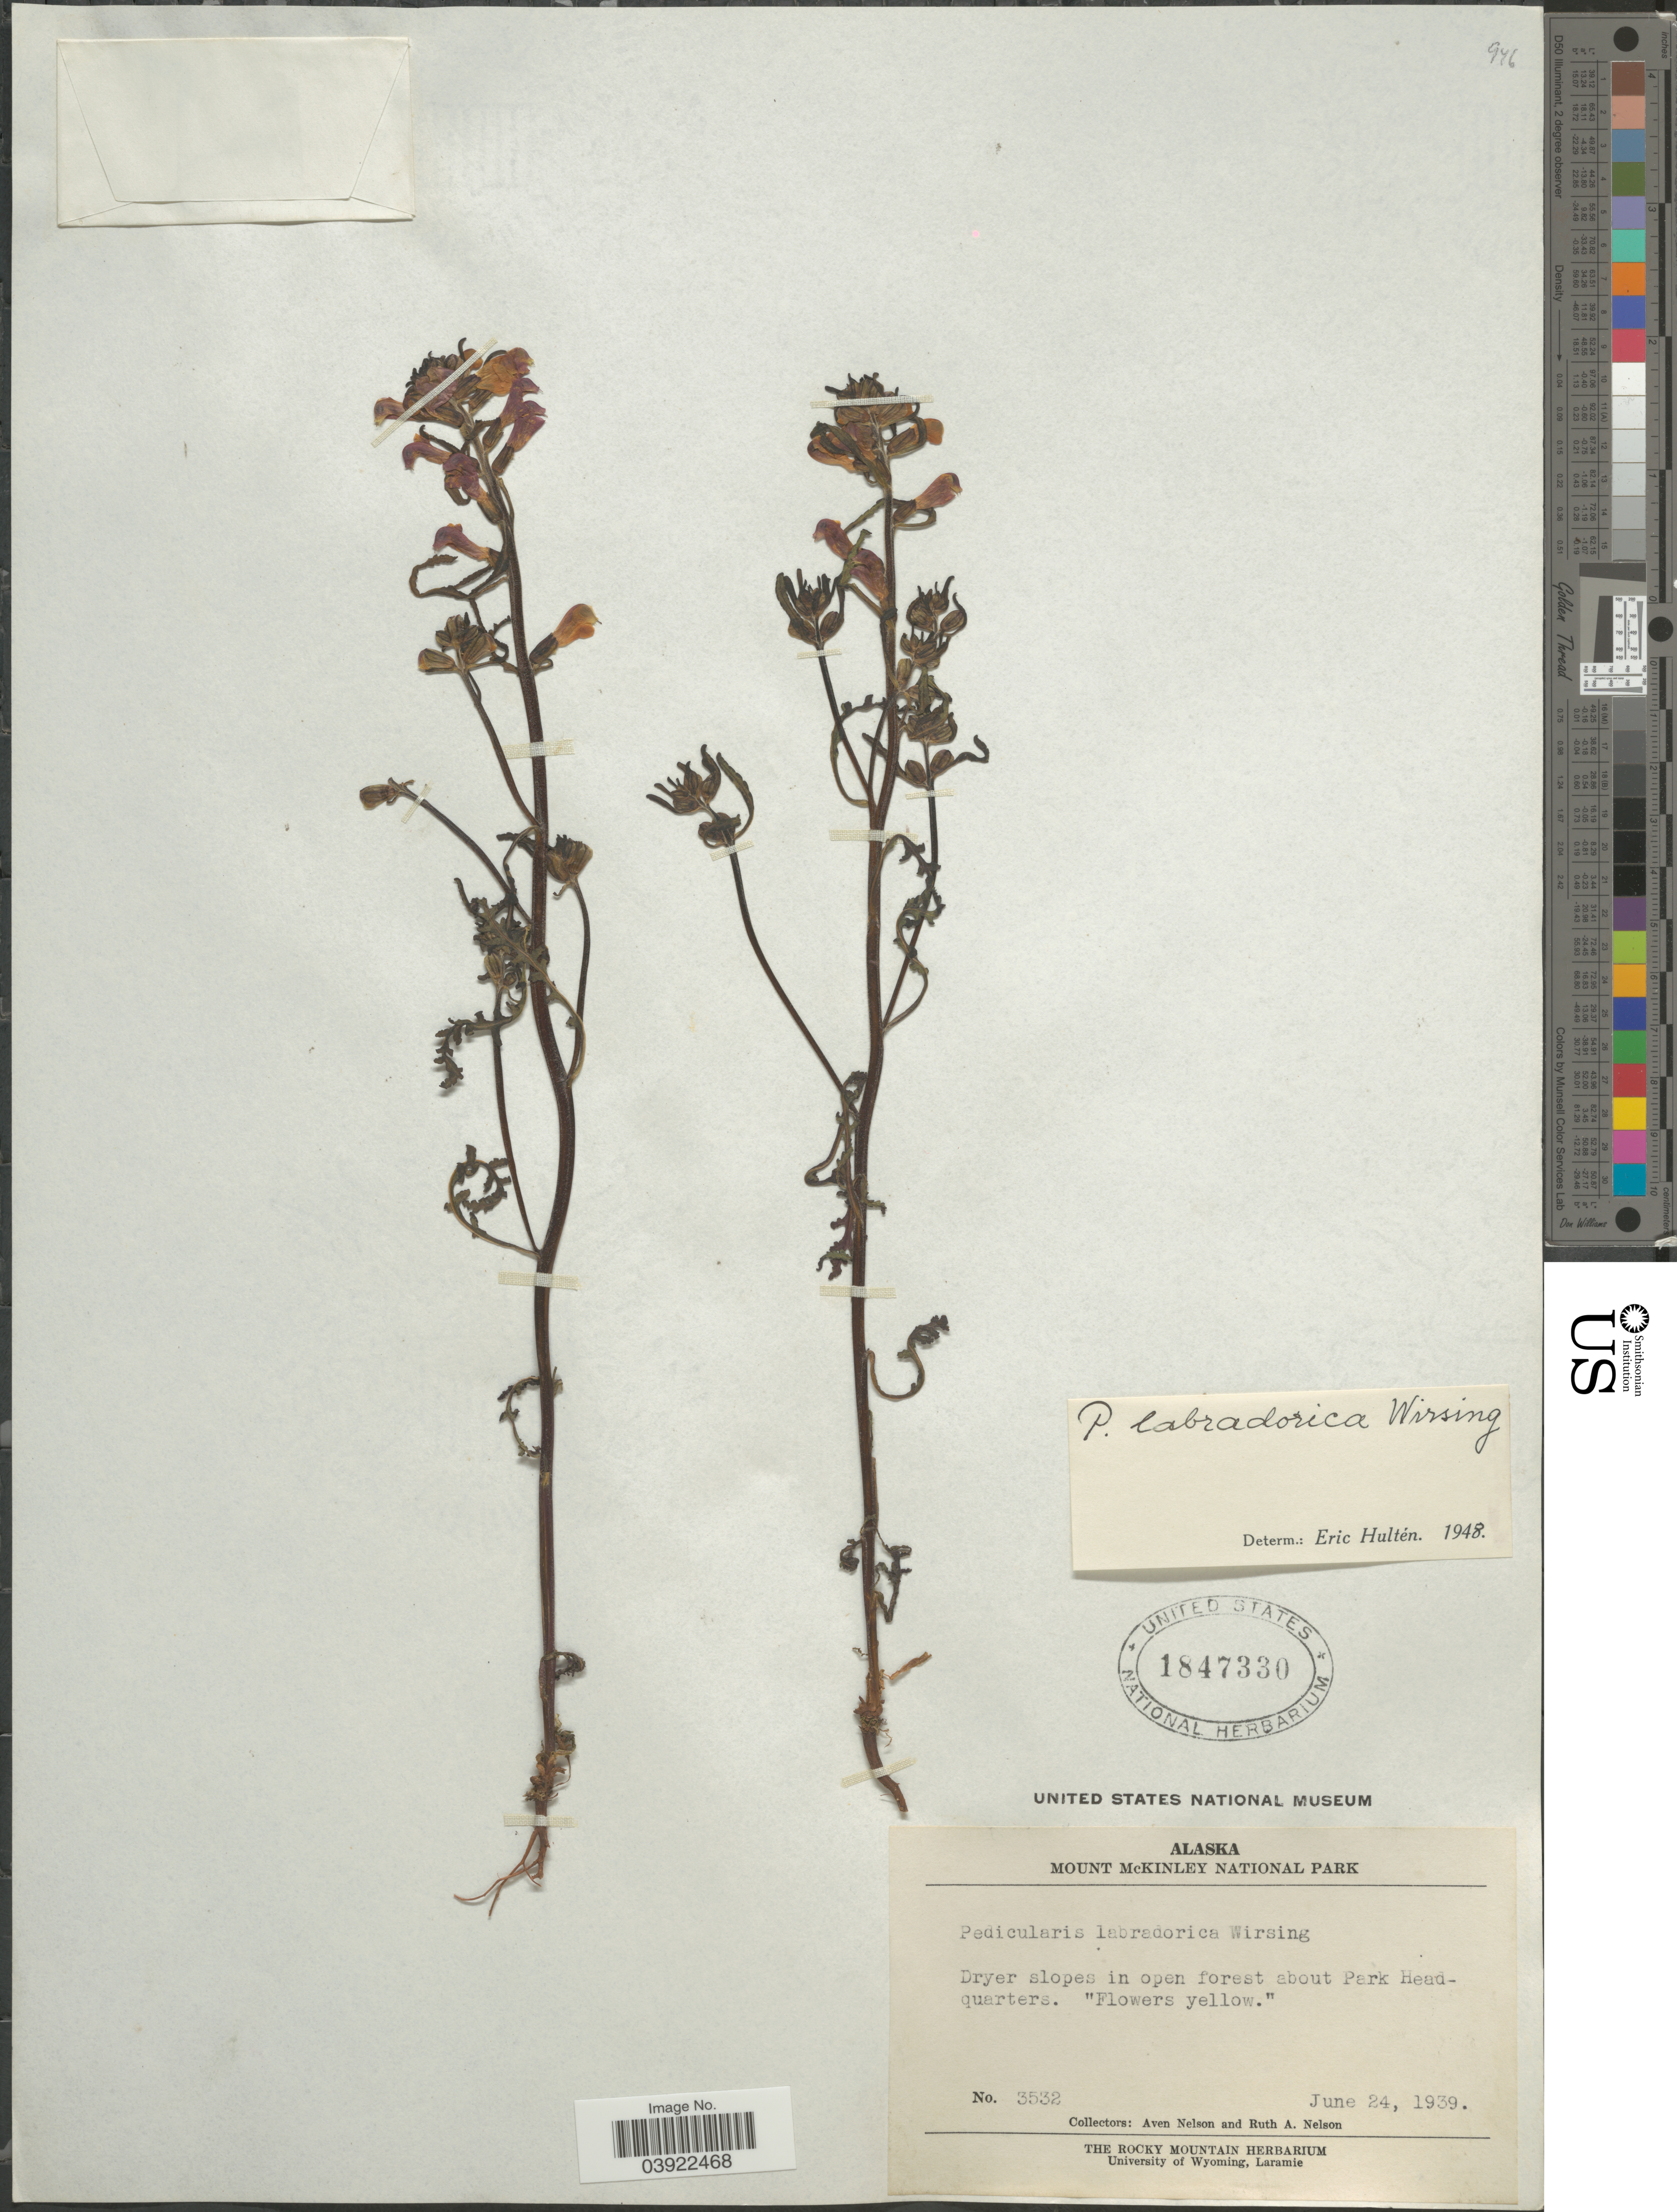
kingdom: Plantae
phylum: Tracheophyta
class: Magnoliopsida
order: Lamiales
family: Orobanchaceae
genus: Pedicularis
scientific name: Pedicularis labradorica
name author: Wirsing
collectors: A. Nelson & R. A. Nelson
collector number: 3532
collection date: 1939-06-24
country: United States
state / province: Alaska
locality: Mount McKinley National Park. About Park Headquarters.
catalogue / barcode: US 1847330